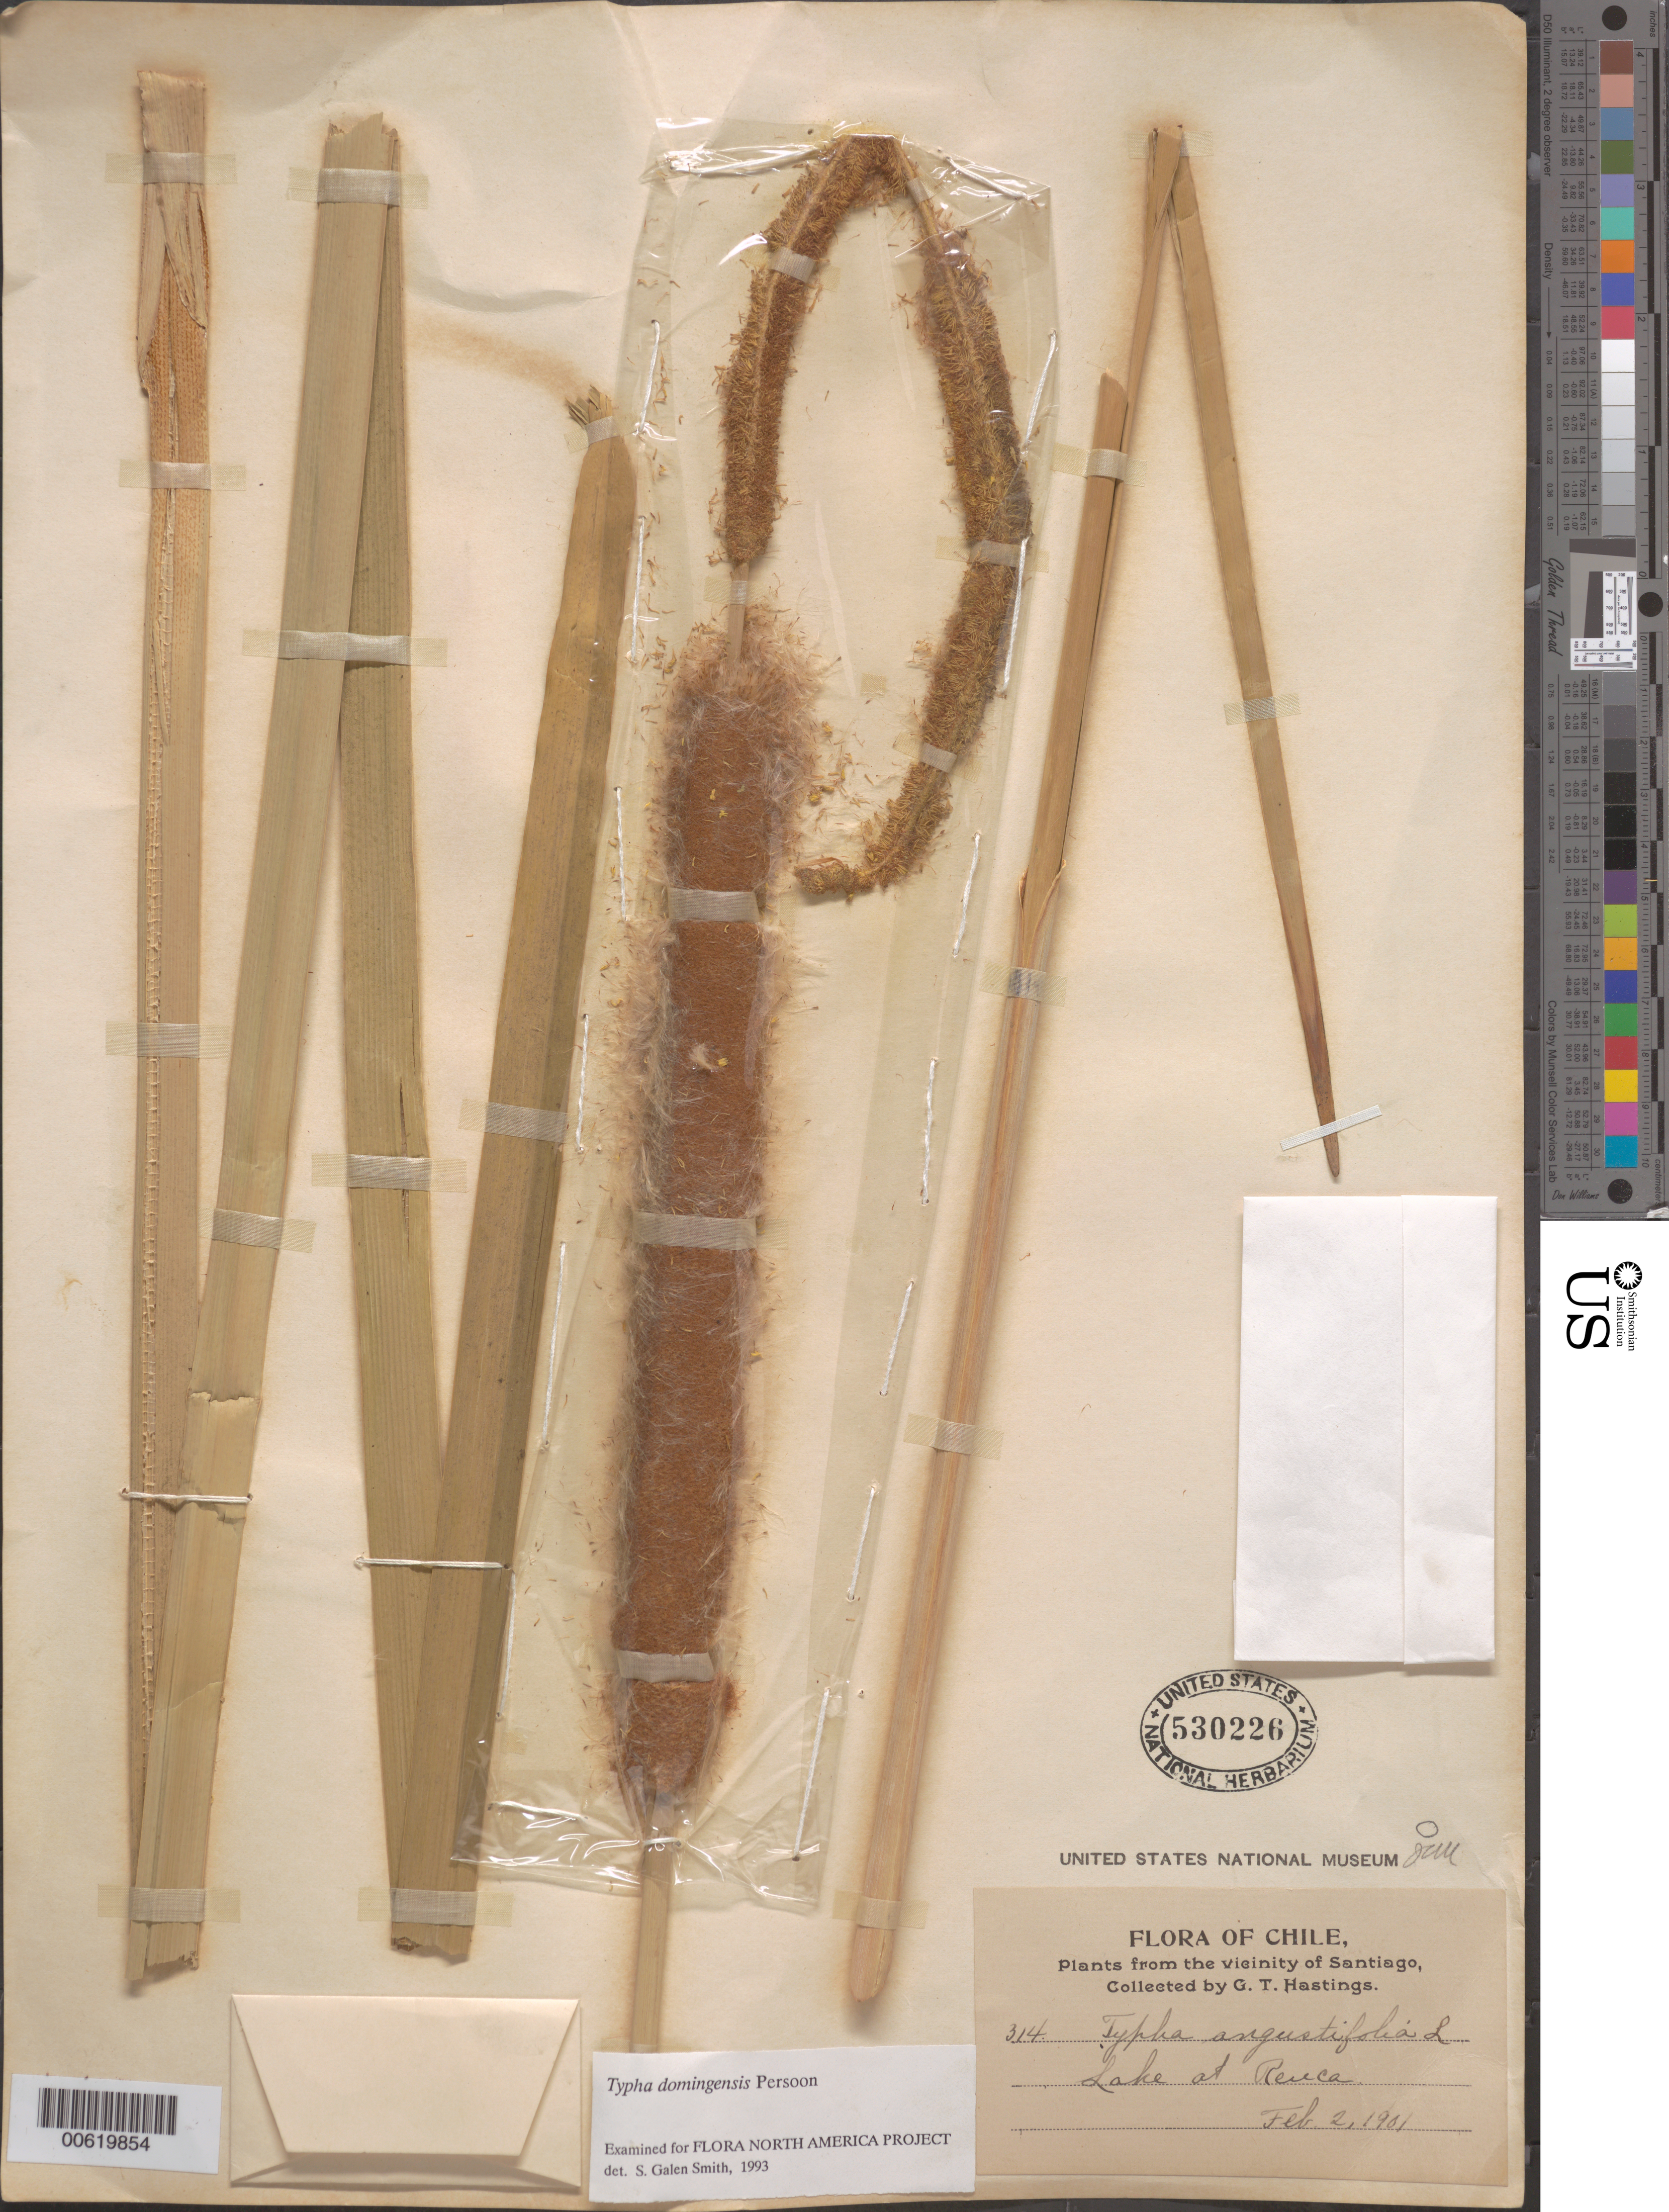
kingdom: Plantae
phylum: Tracheophyta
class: Liliopsida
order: Poales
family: Typhaceae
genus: Typha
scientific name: Typha domingensis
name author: Pers.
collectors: G. Hastings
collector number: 314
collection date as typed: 02 Feb 1901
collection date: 1901-02-02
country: Chile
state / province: Región Metropolitana (RM)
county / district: Santiago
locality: Lake at Reuca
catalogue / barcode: US 530226